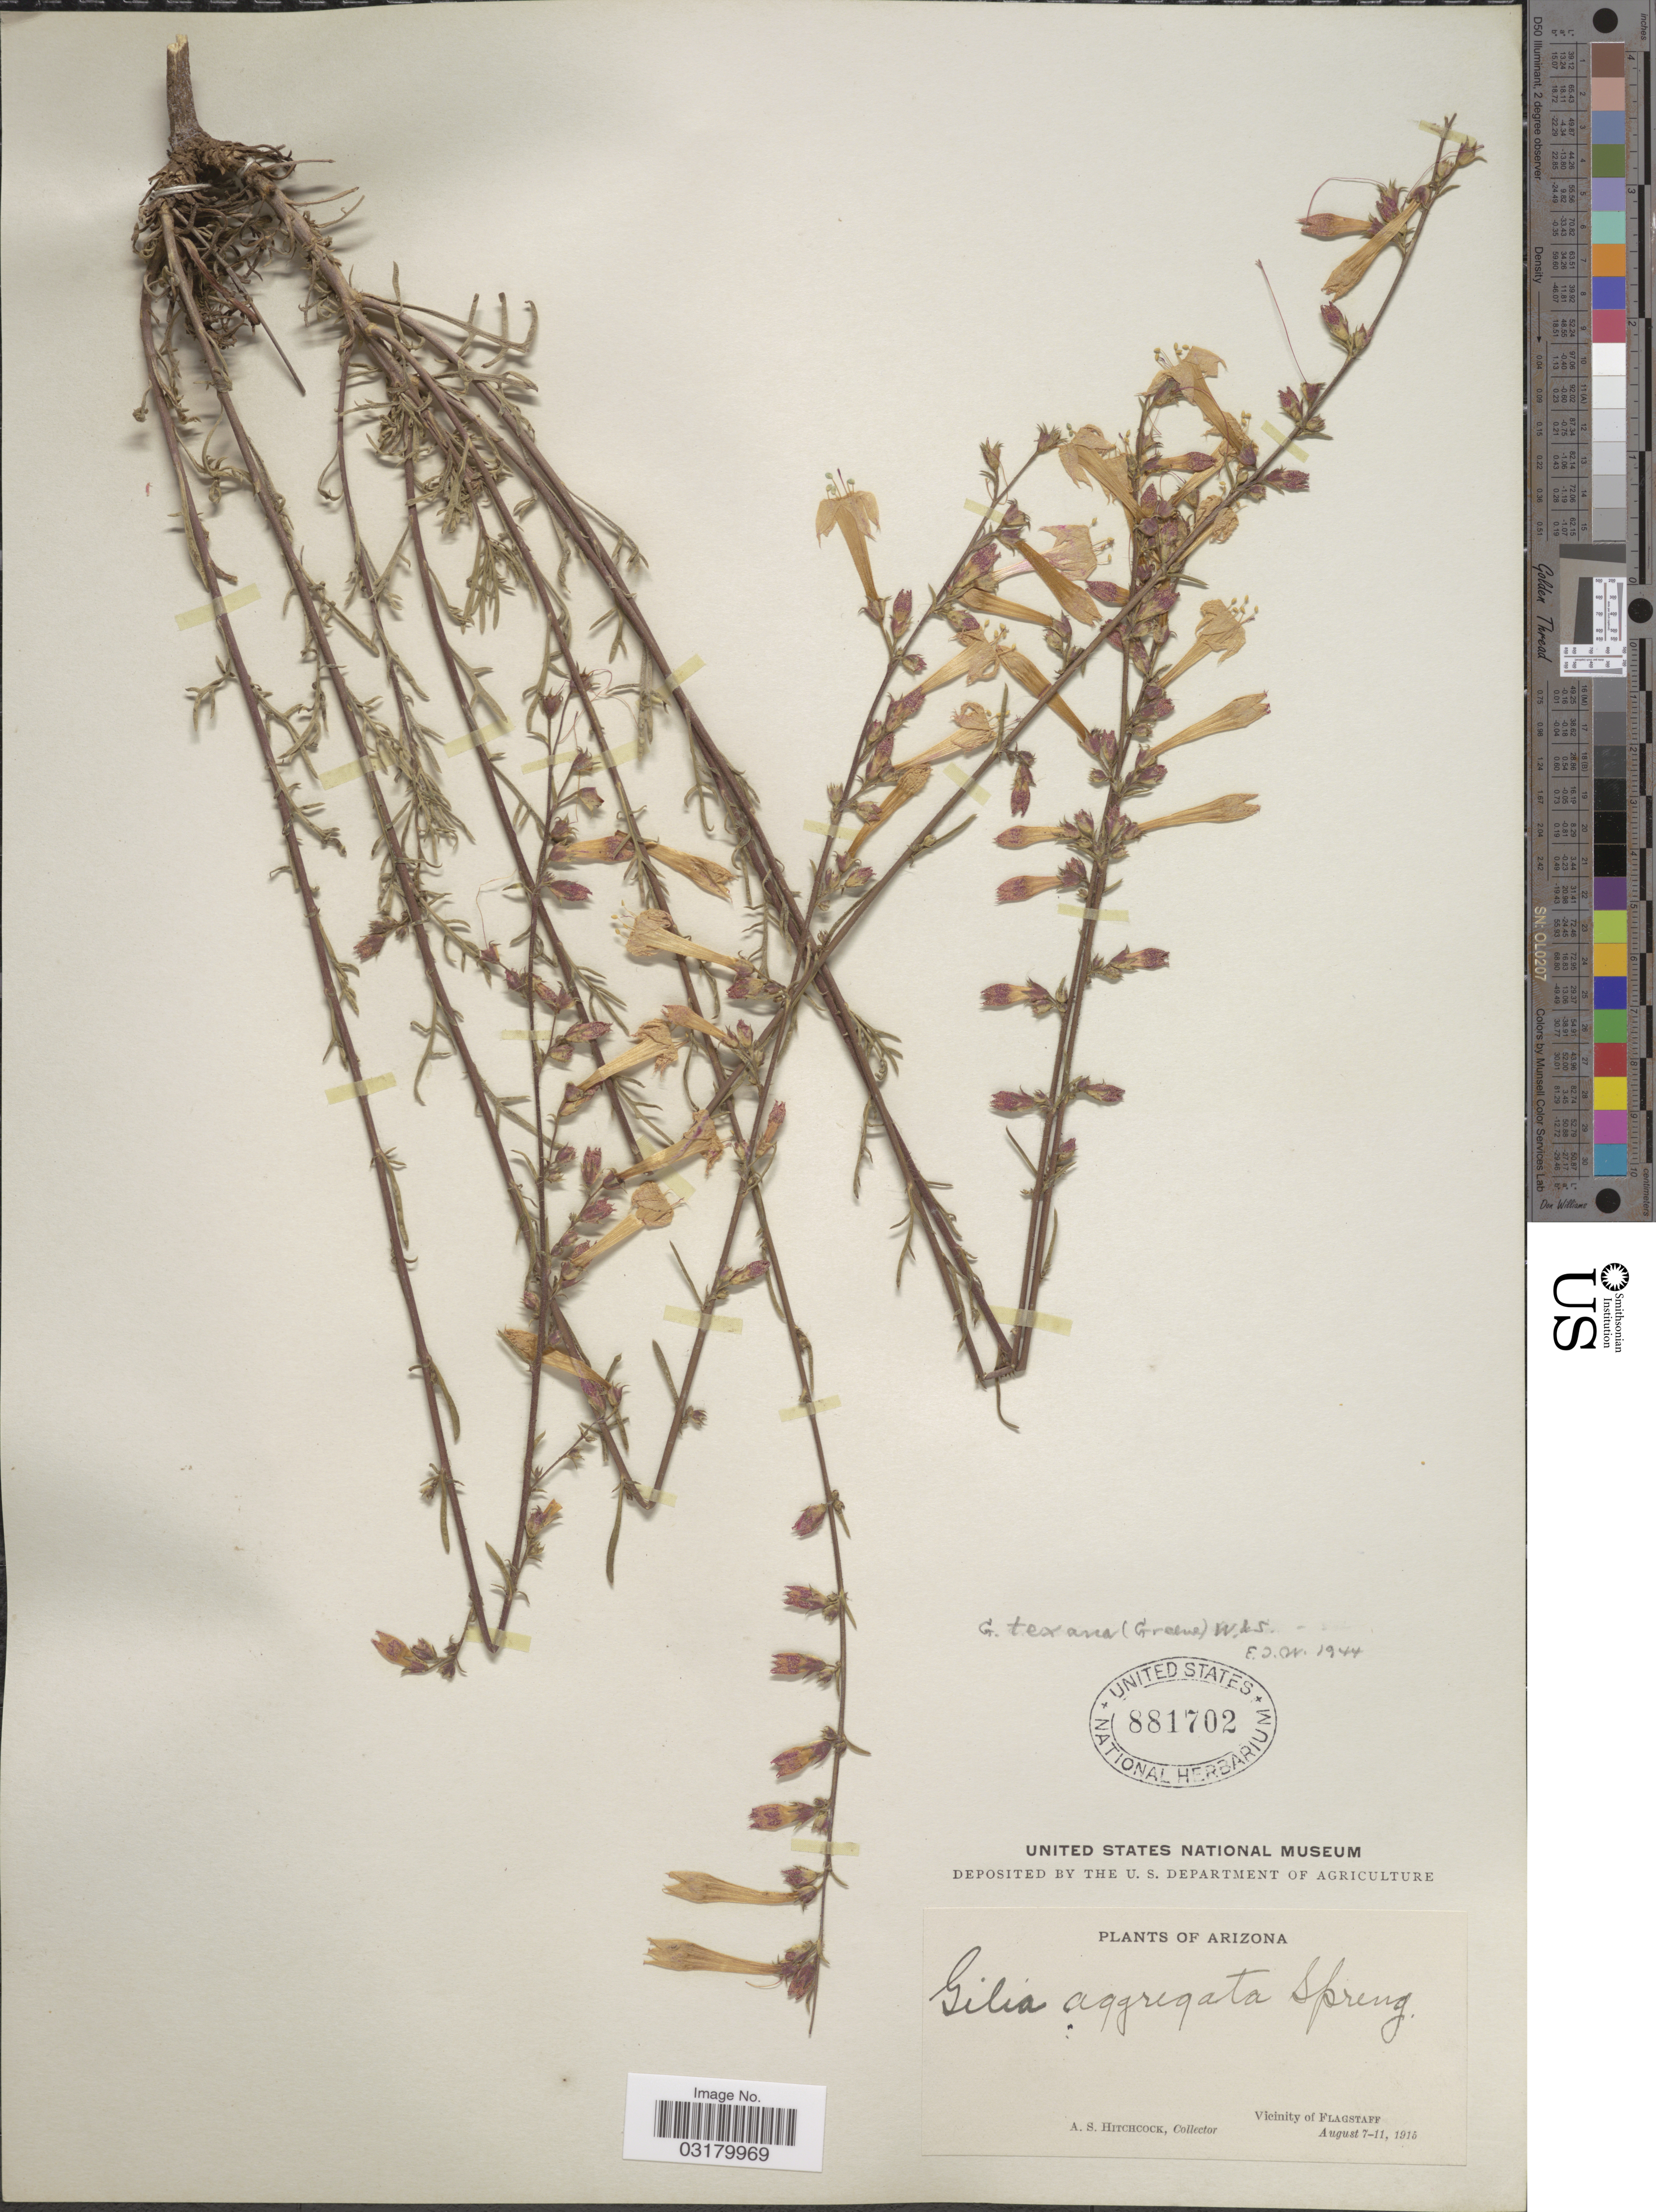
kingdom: Plantae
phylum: Tracheophyta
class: Magnoliopsida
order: Ericales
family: Polemoniaceae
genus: Ipomopsis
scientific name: Ipomopsis aggregata subsp. formosissima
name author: (Greene) Wherry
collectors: A. S. Hitchcock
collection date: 1915-08-07/1915-08-11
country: United States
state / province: Arizona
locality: Vicinity of Flagstaff.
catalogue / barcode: US 881702